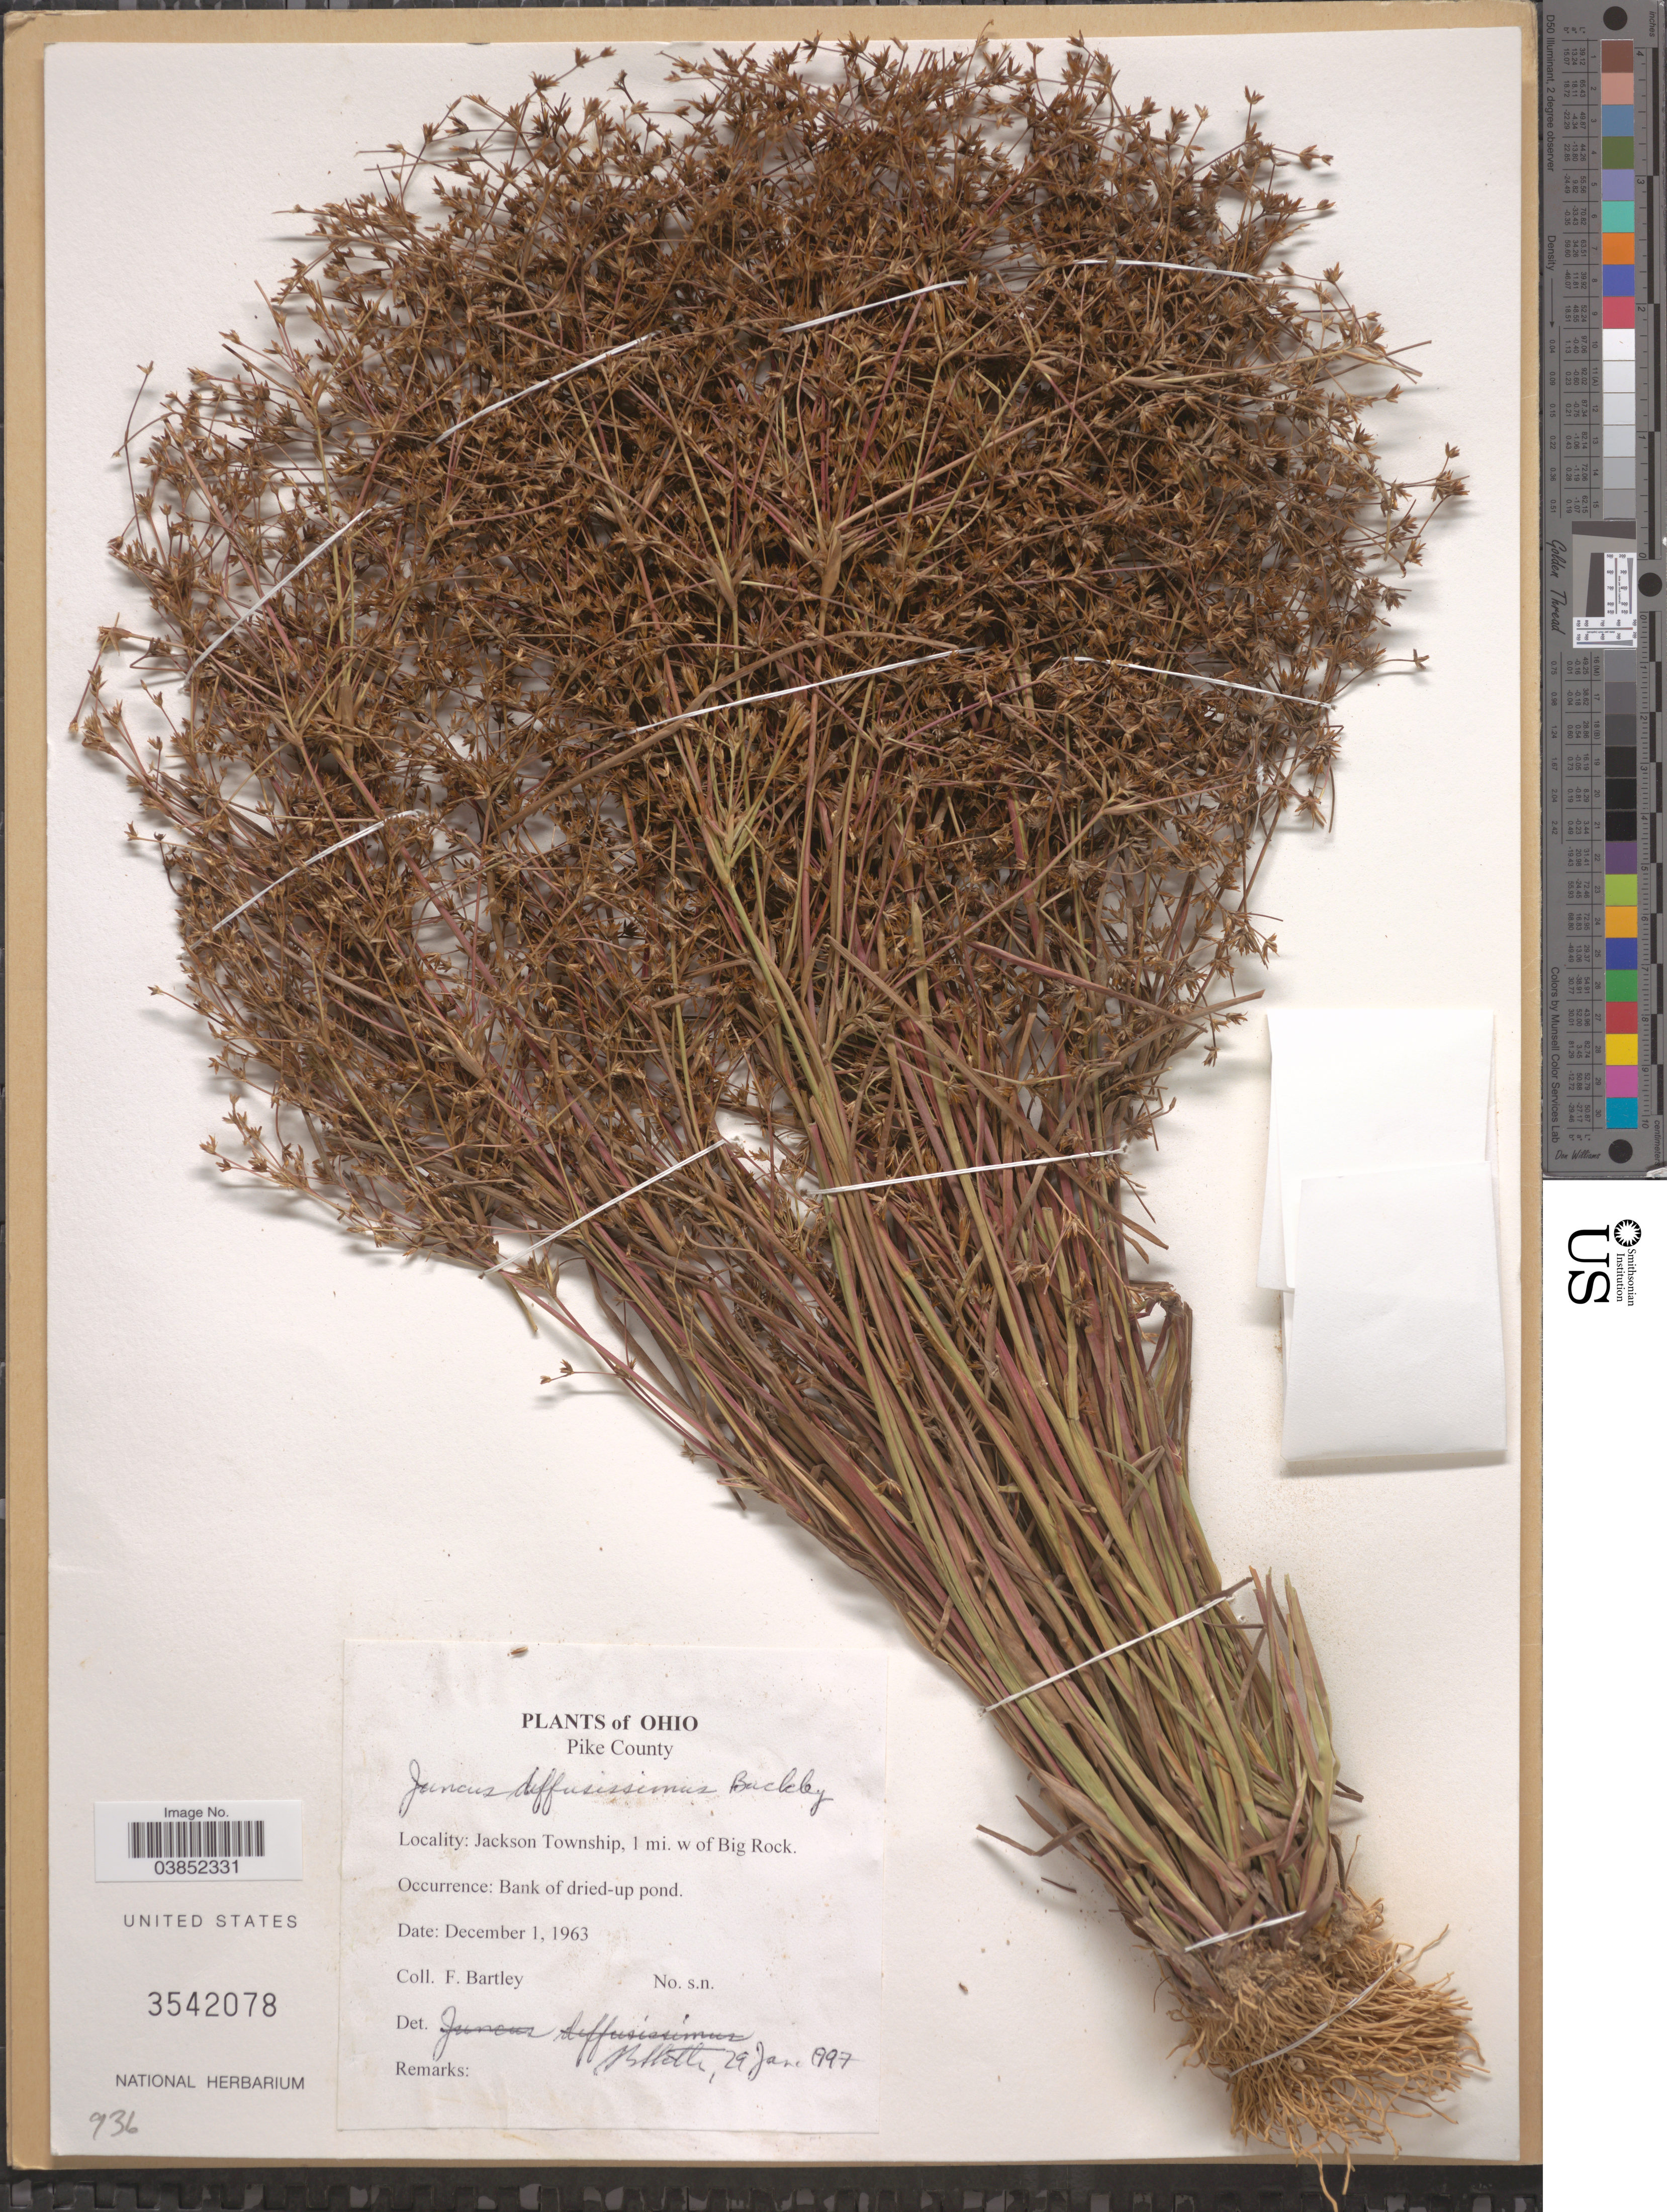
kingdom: Plantae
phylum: Tracheophyta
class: Liliopsida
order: Poales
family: Juncaceae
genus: Juncus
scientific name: Juncus diffusissimus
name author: Buckley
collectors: F. Bartley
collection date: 1963-12-01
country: United States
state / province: Ohio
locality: Pike County. Jackson Township, 1 mi. w of Big Rock. Bank of dried-up pond.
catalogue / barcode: US 3542078